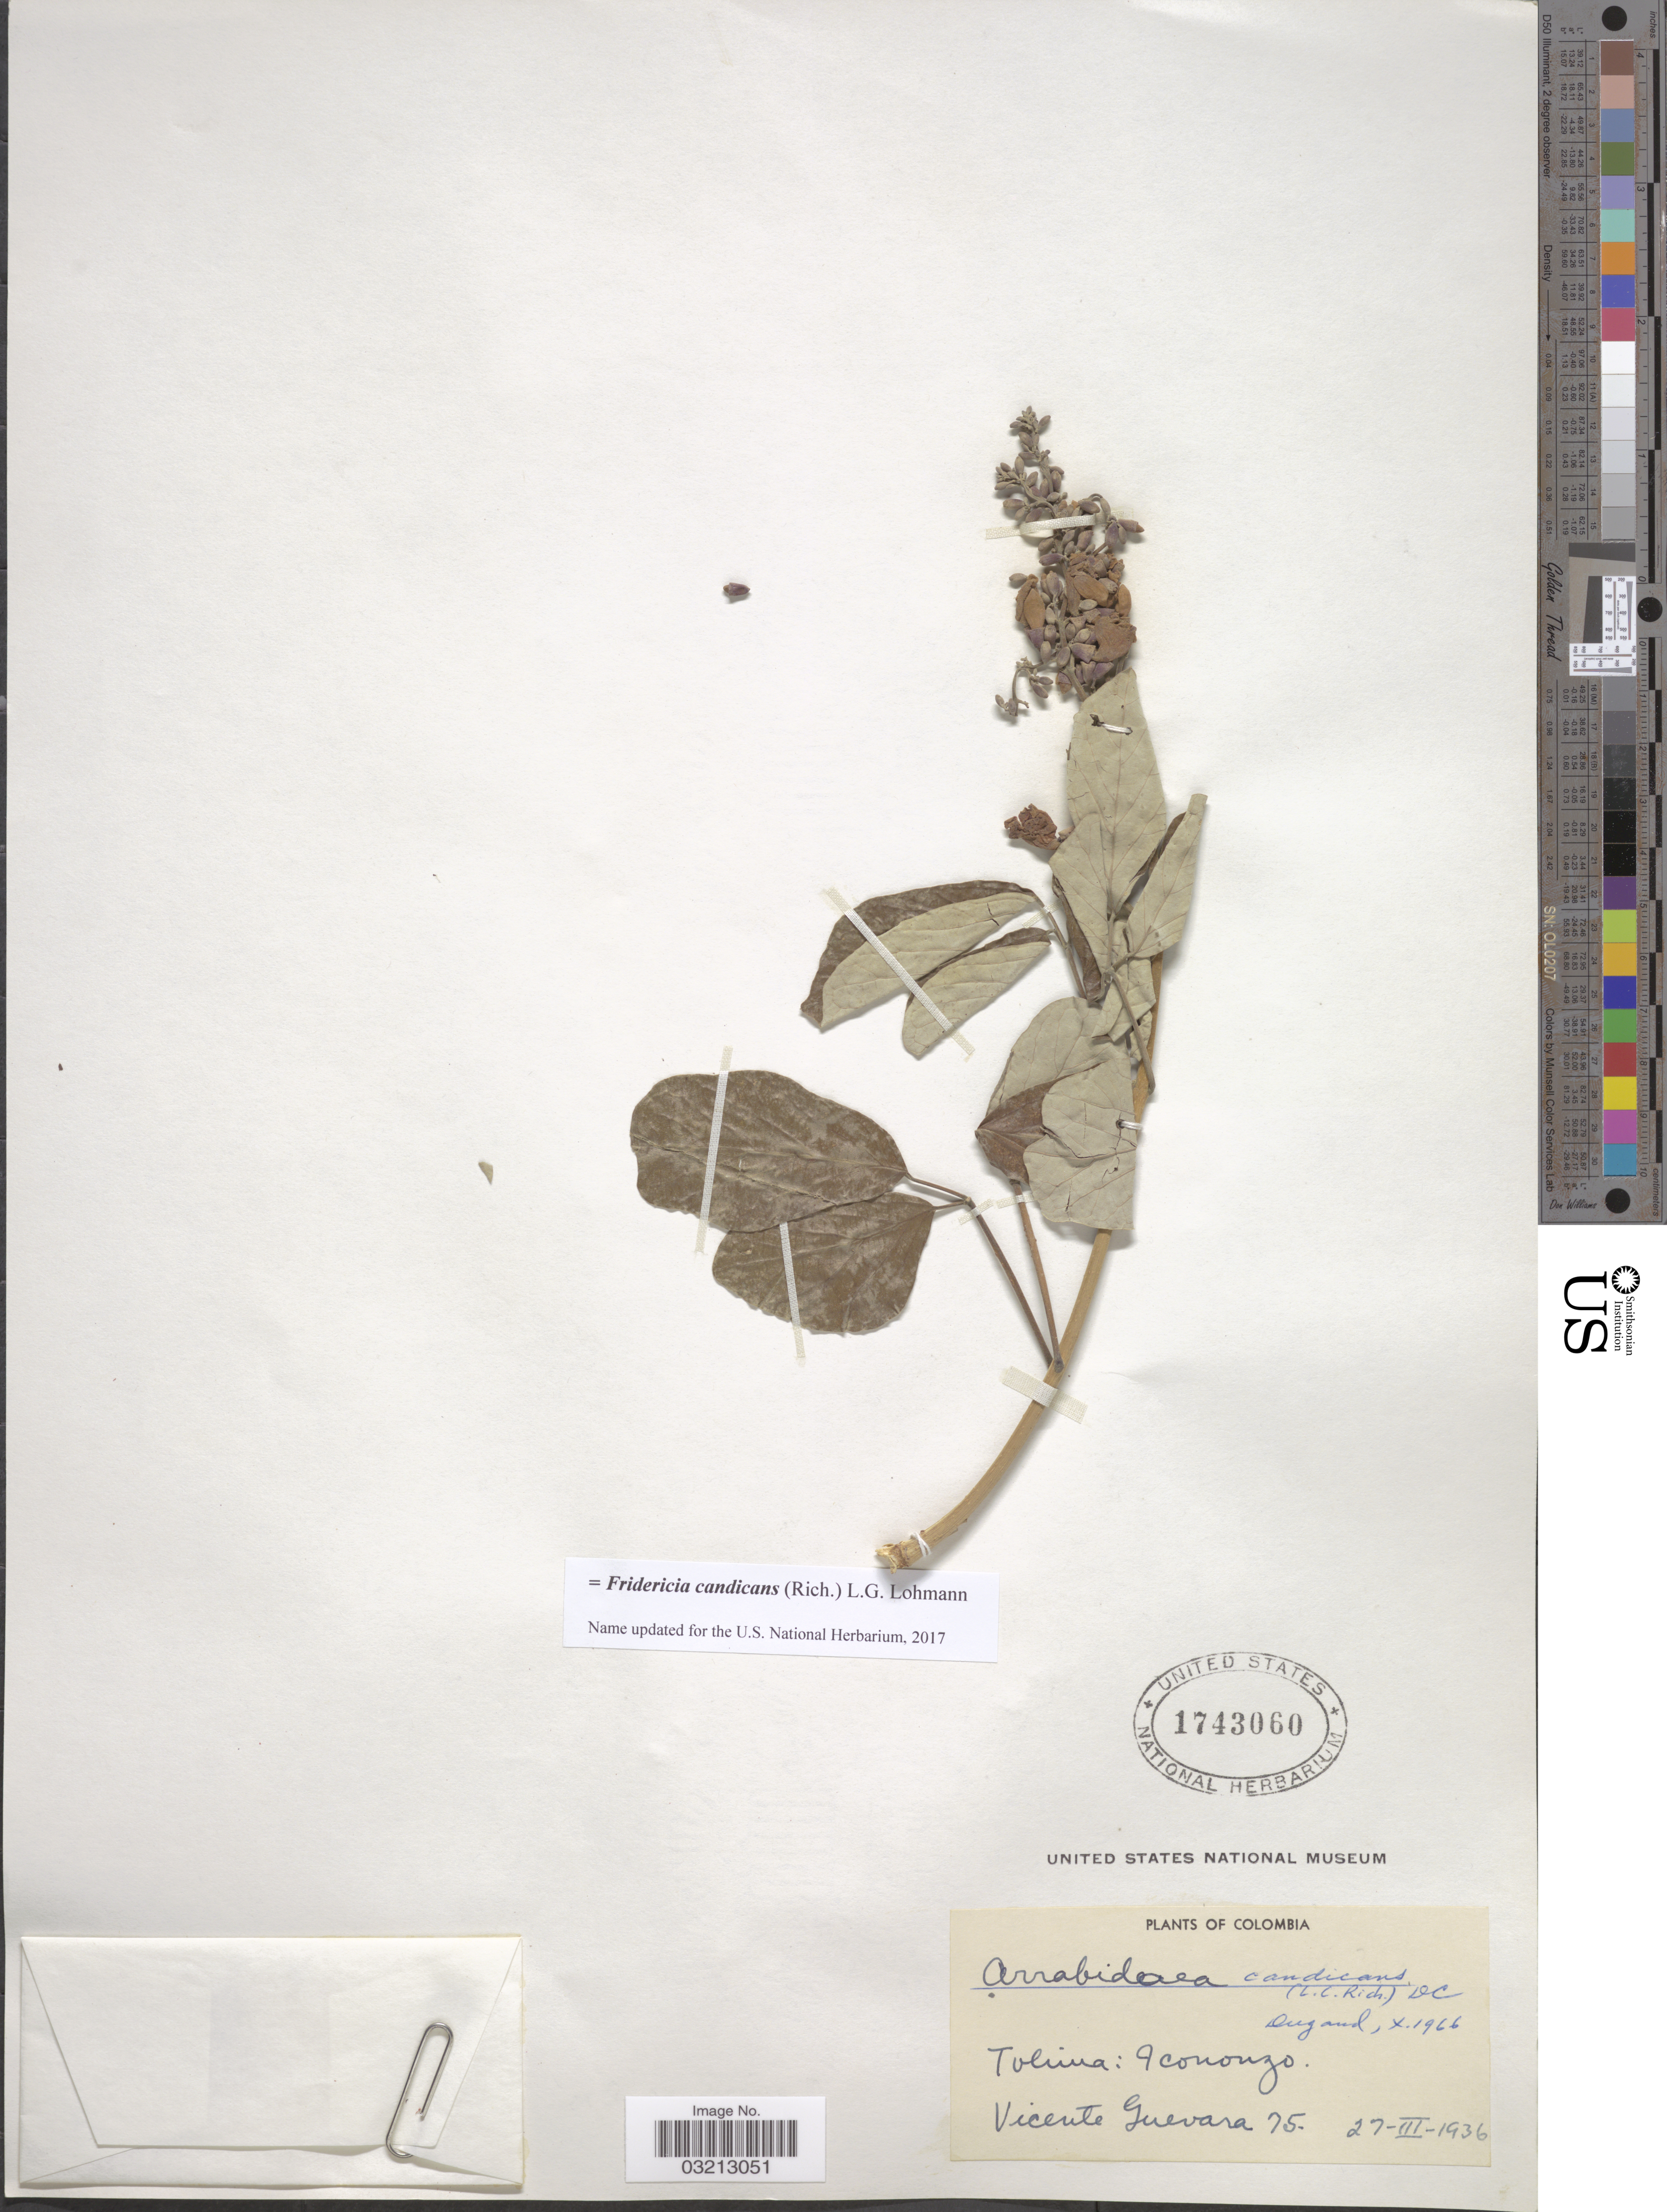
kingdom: Plantae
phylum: Tracheophyta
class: Magnoliopsida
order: Lamiales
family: Bignoniaceae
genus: Fridericia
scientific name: Fridericia candicans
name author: (Rich.) L.G. Lohmann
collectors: V. Guevara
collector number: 75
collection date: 1936-03-27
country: Colombia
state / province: Tolima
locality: Icononzo.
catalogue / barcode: US 1743060